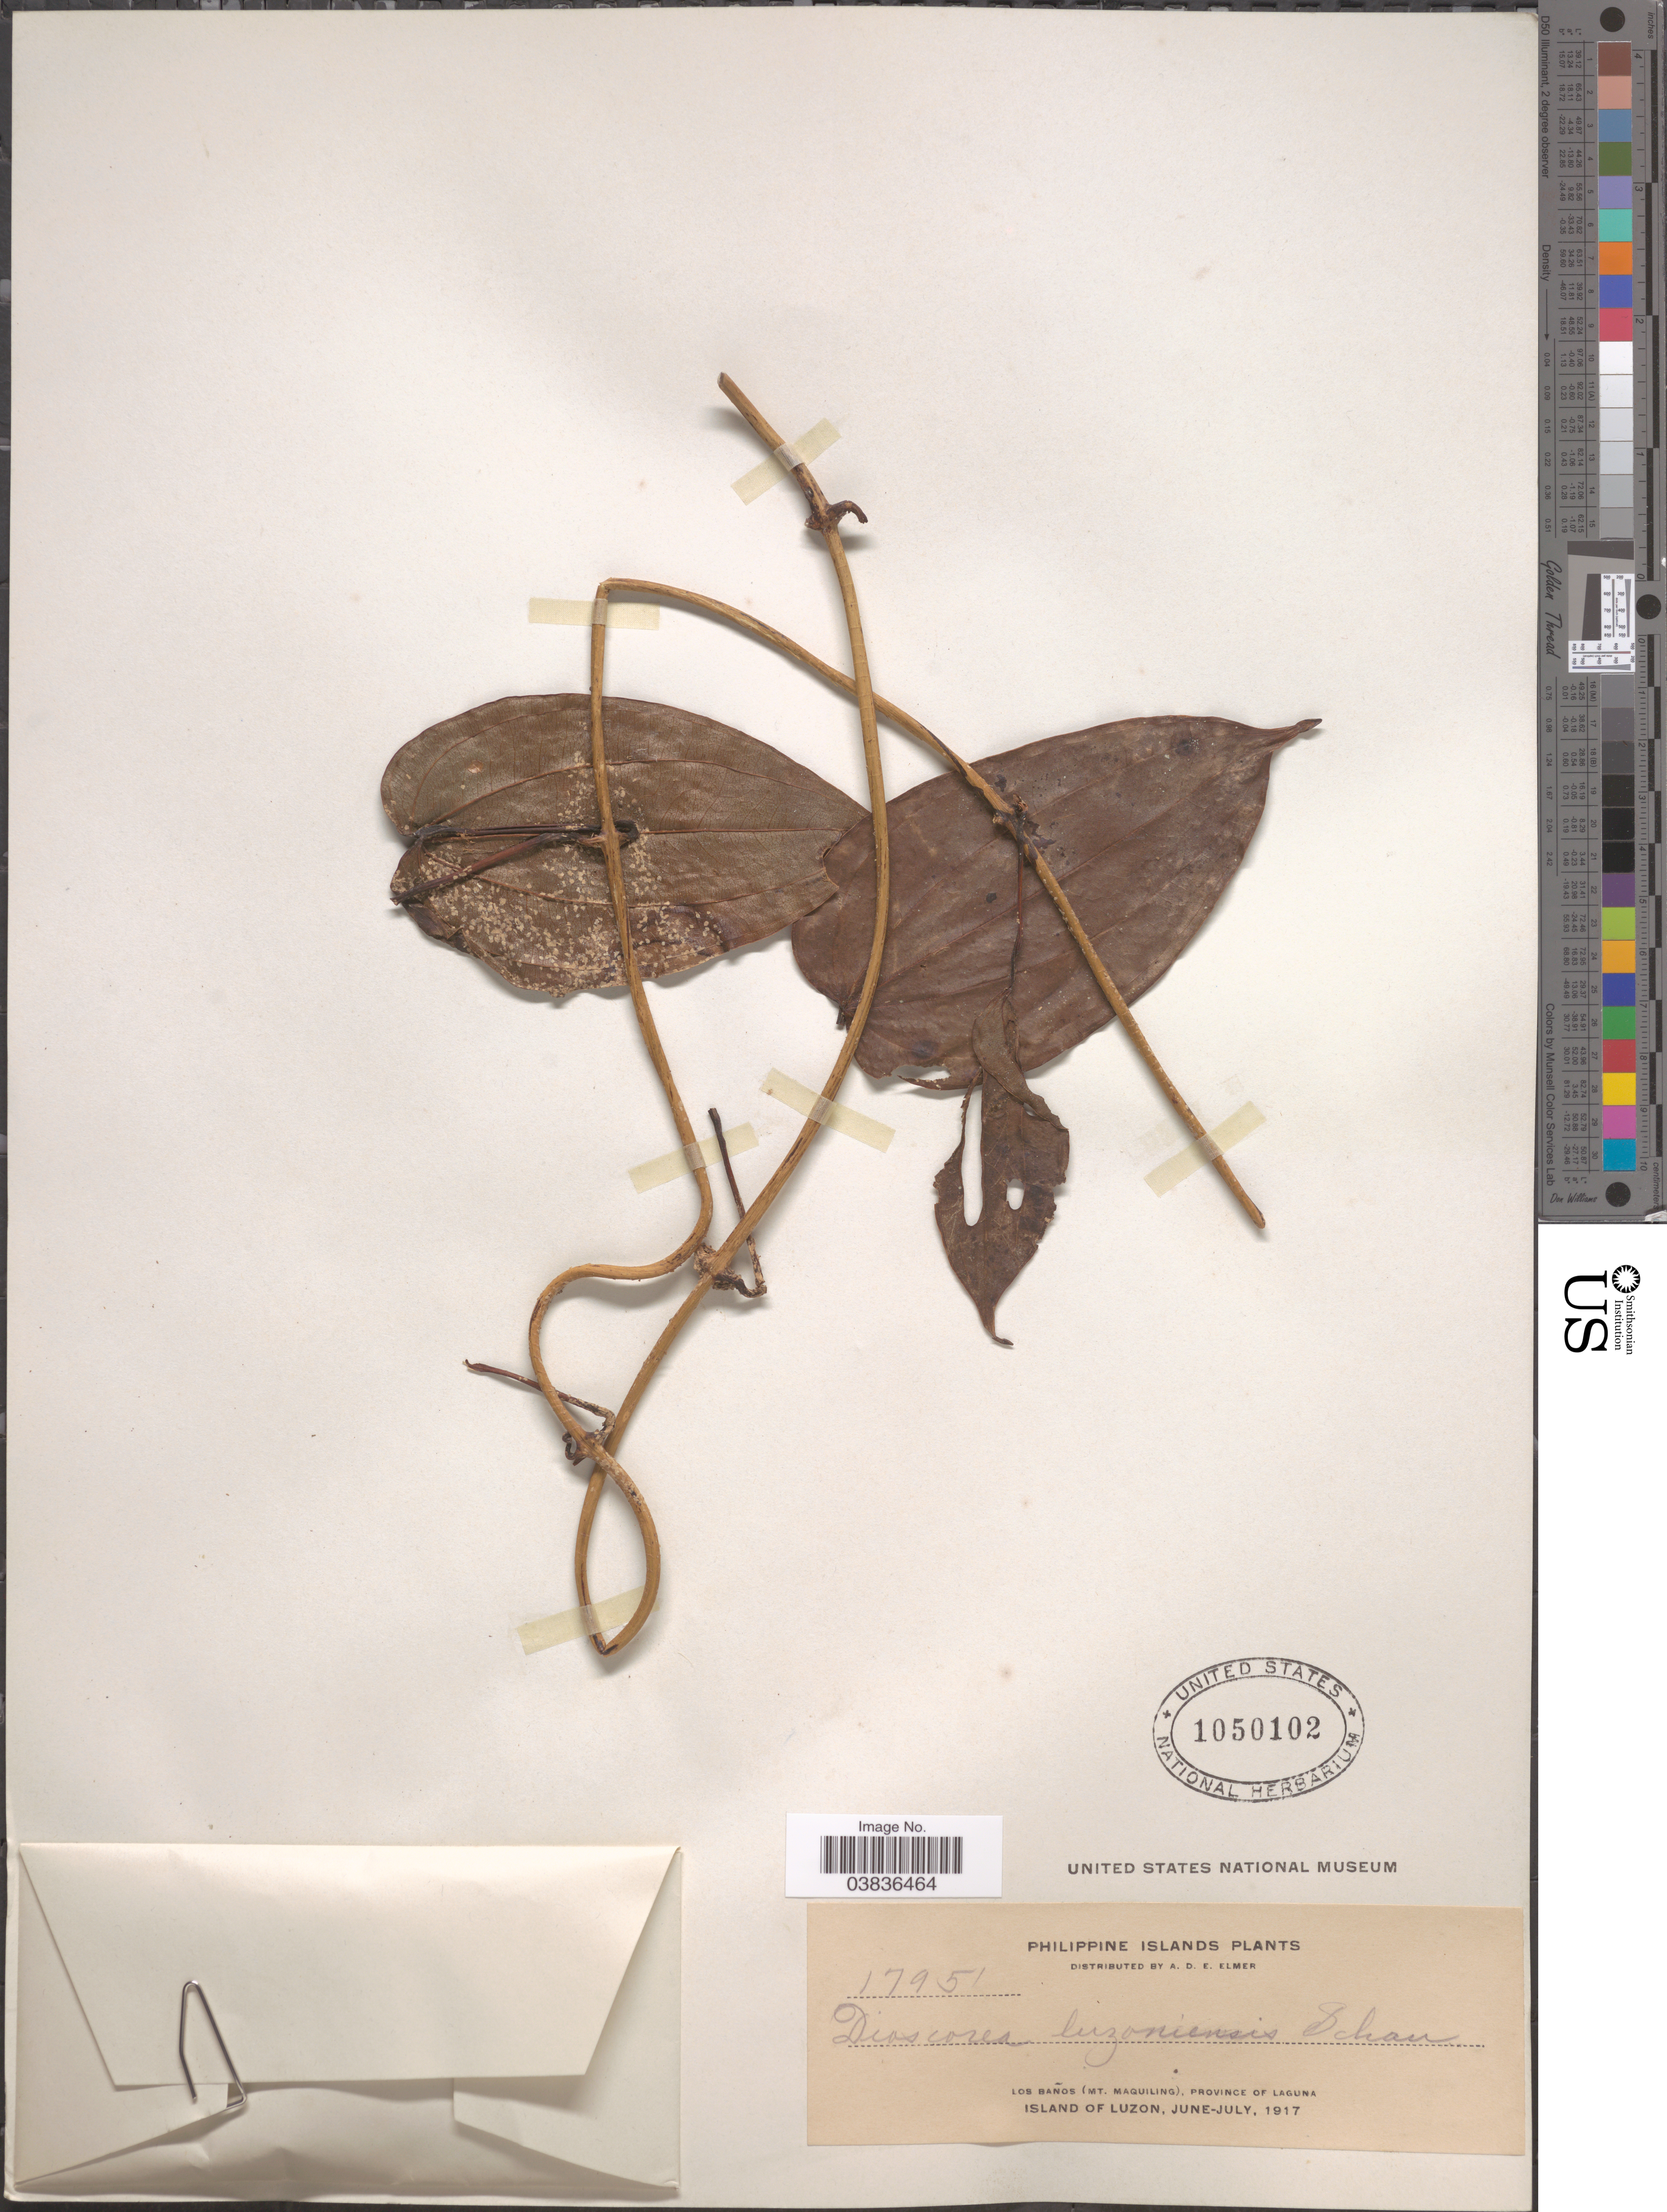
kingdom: Plantae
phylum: Tracheophyta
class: Liliopsida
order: Dioscoreales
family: Dioscoreaceae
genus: Dioscorea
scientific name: Dioscorea luzonensis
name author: Schauer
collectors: A. D. E. Elmer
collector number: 17951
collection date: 1917-06/1917-07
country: Philippines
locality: Philippine Islands. Los Baños (Mt. Maquiling), Province of Laguna, Island of Luzon.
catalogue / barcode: US 1050102